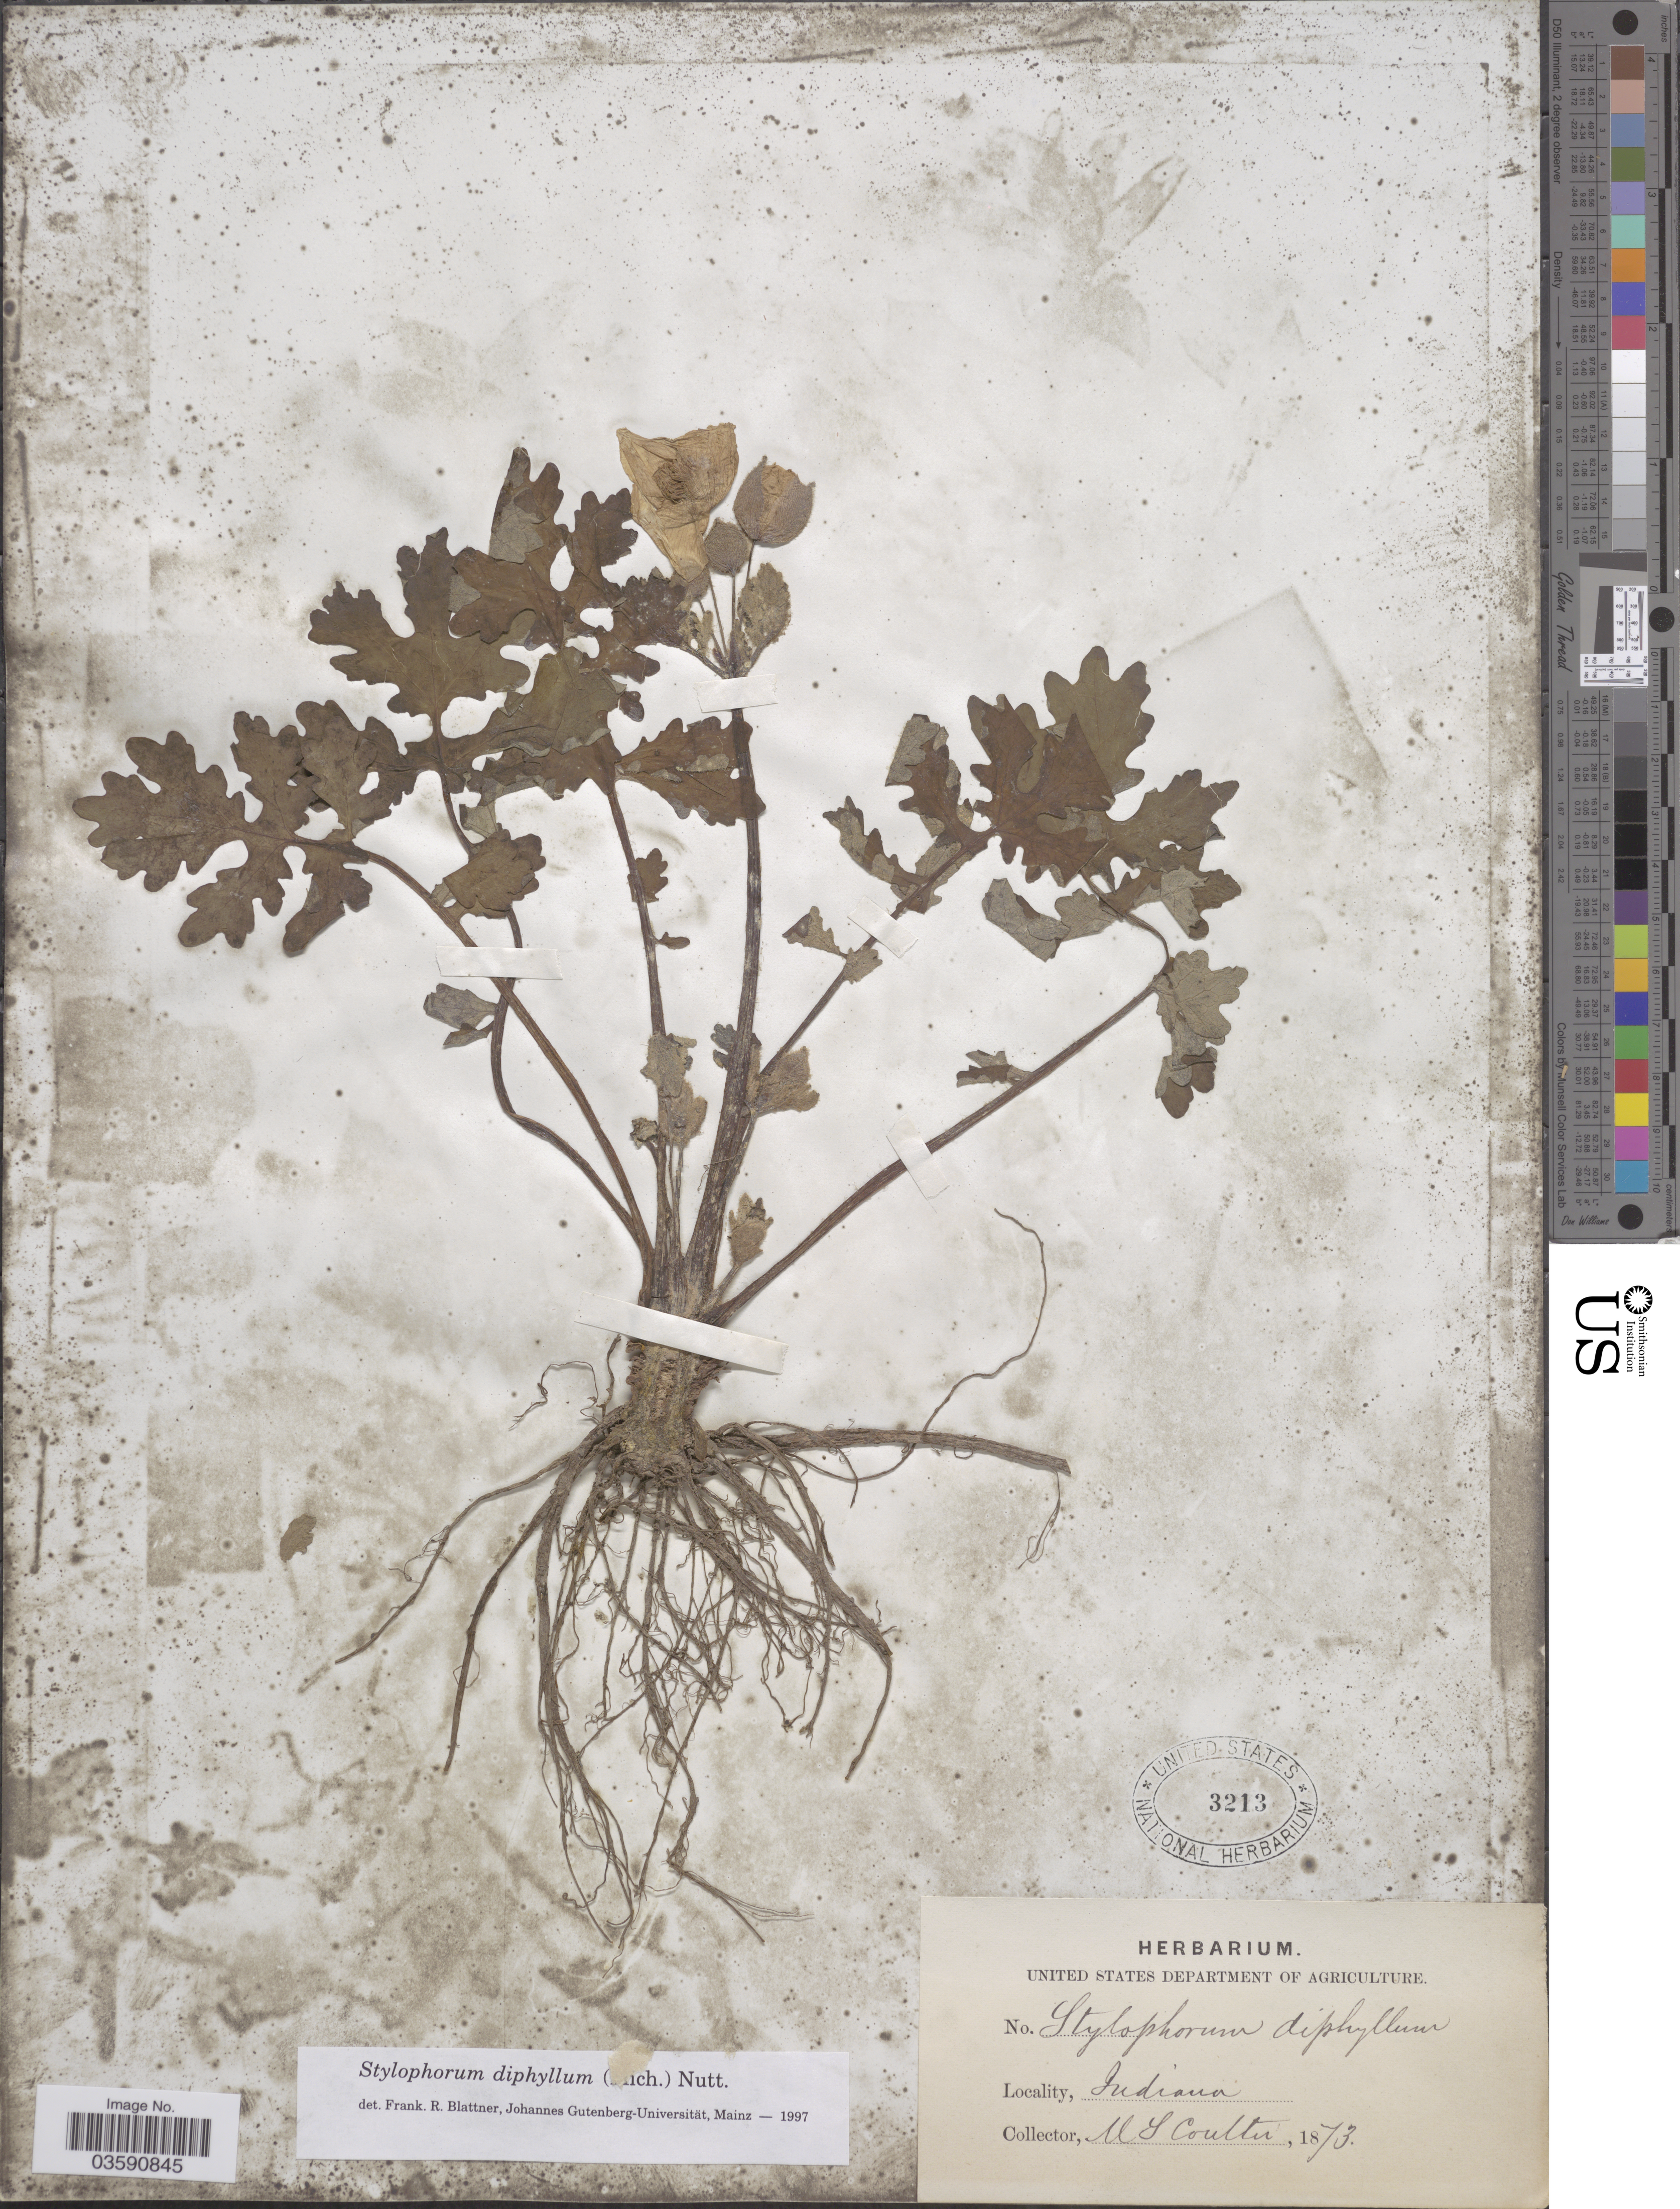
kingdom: Plantae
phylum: Tracheophyta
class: Magnoliopsida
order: Ranunculales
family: Papaveraceae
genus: Stylophorum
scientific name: Stylophorum diphyllum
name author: (Michx.) Nutt.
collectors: M. Coulter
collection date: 1873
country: United States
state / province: Indiana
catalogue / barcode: US 3213